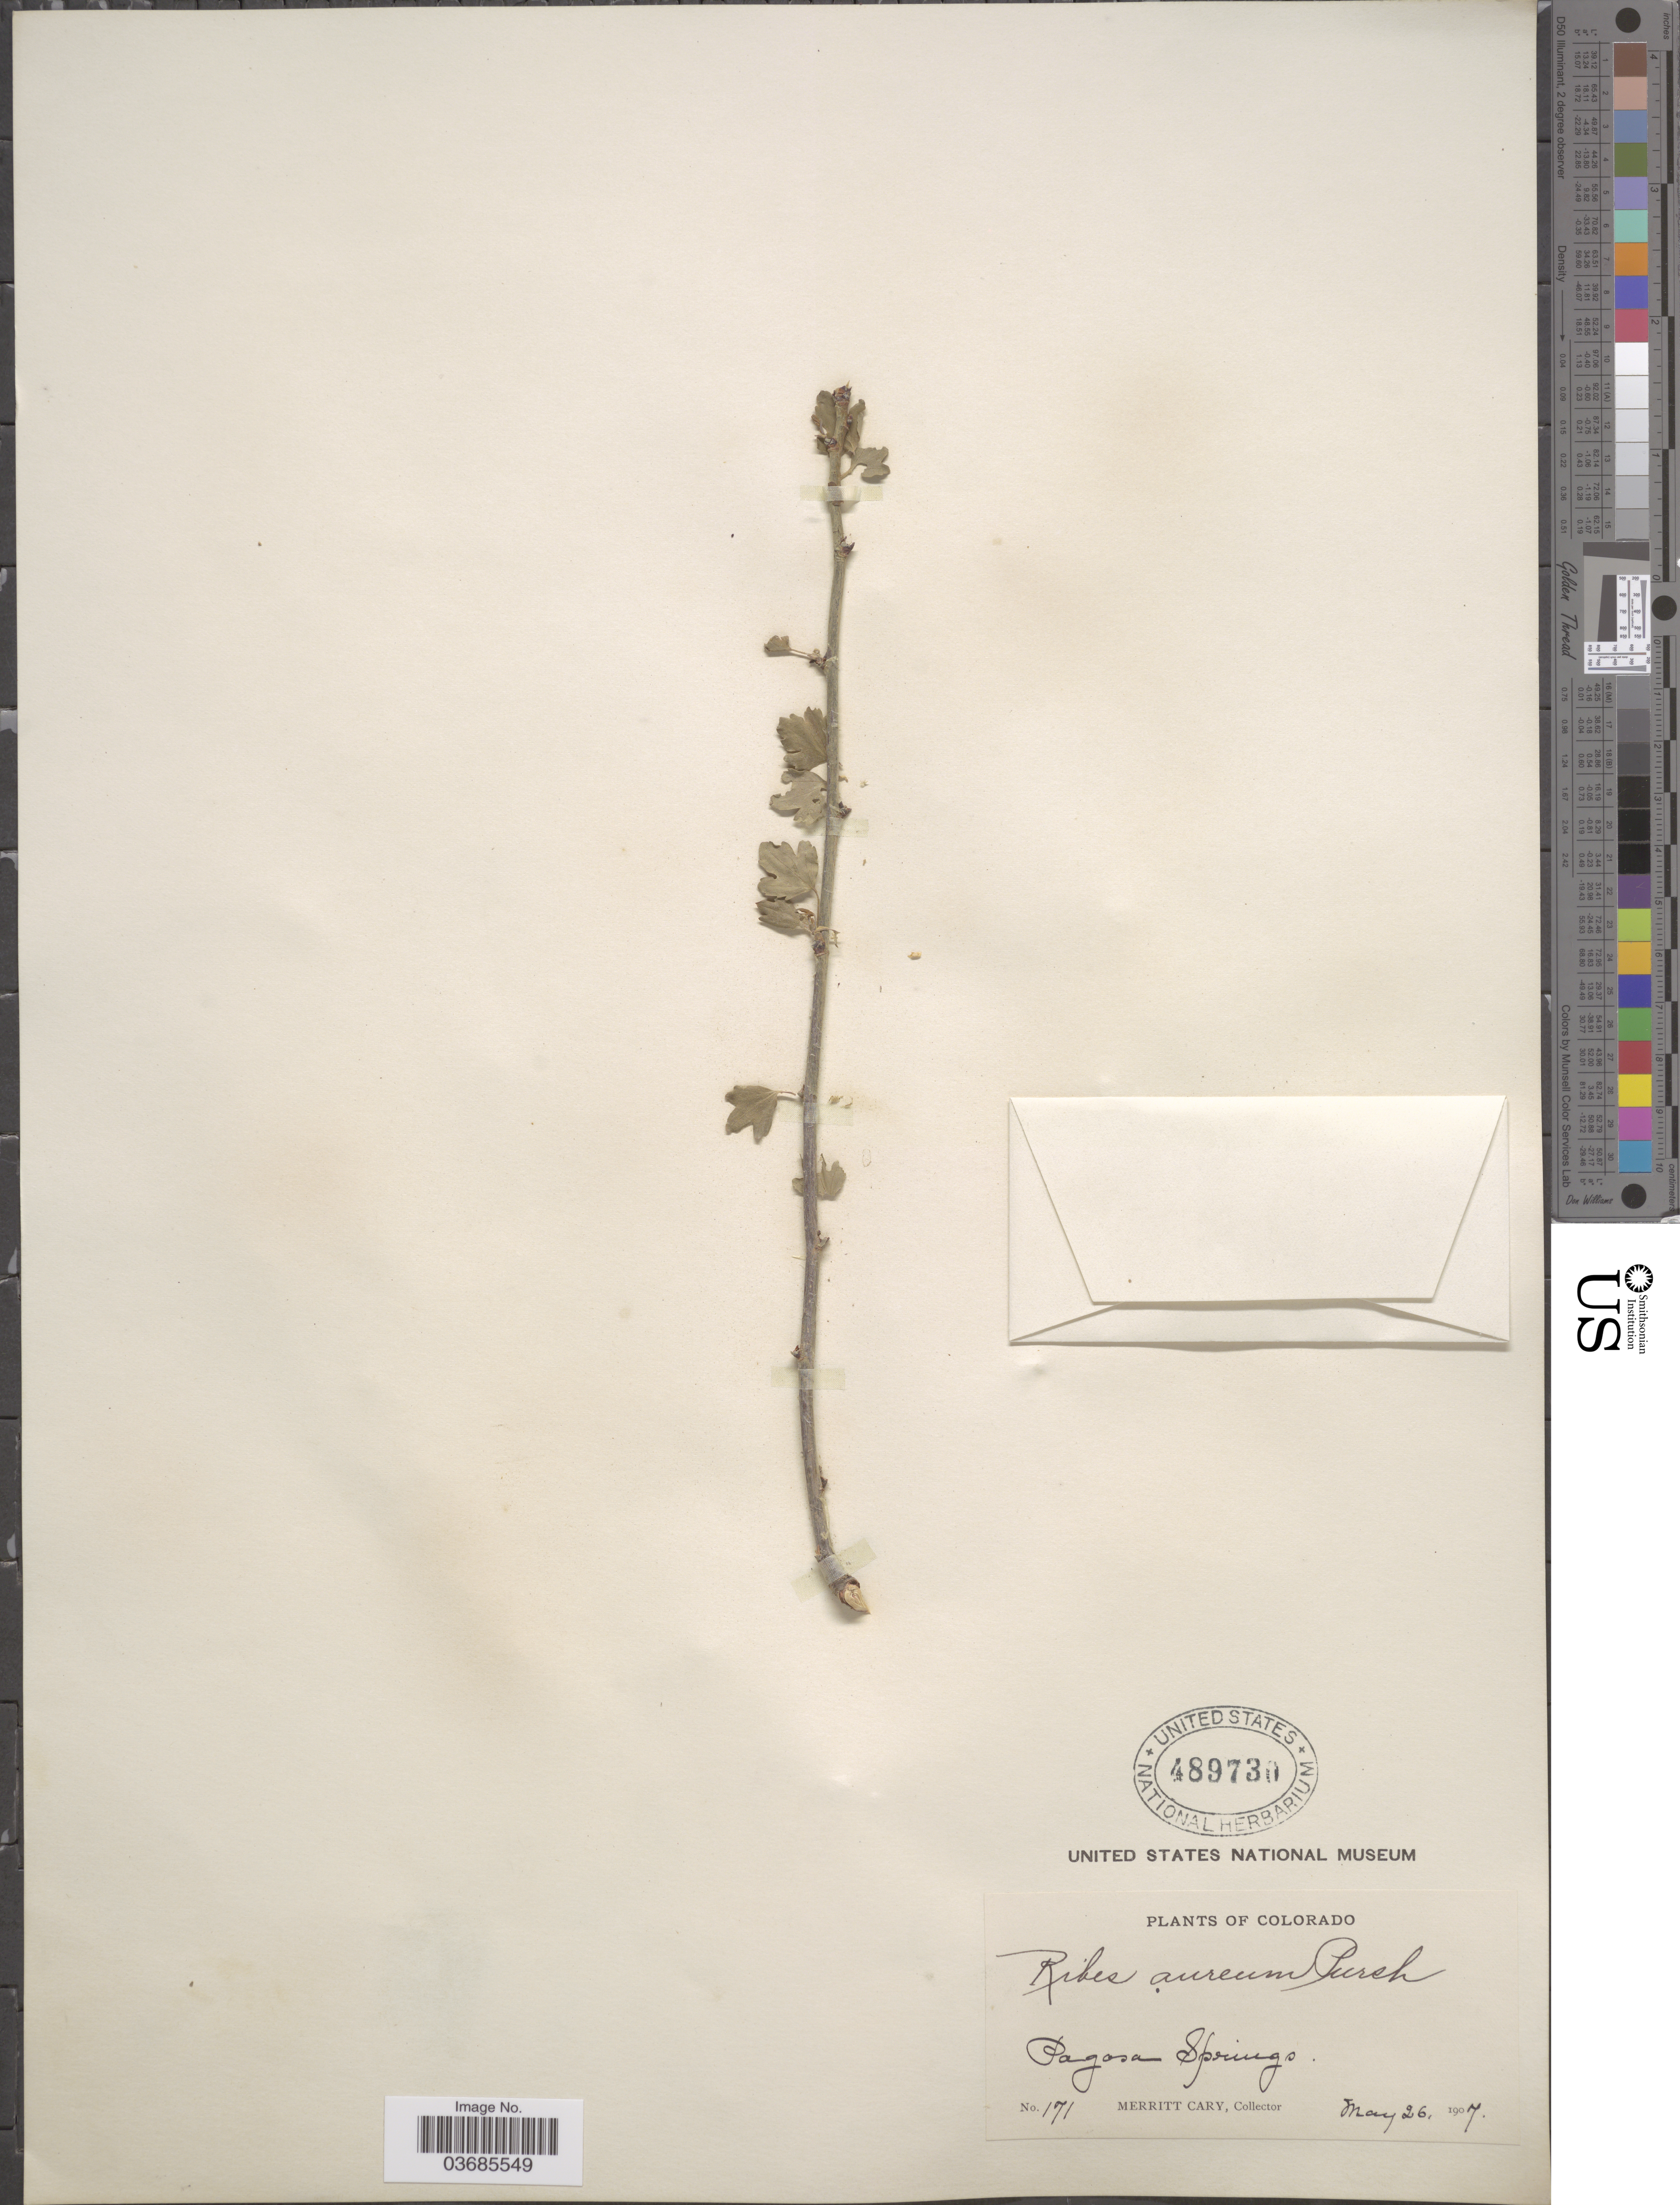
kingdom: Plantae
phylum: Tracheophyta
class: Magnoliopsida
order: Saxifragales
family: Grossulariaceae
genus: Ribes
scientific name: Ribes aureum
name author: Pursh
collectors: M. Cary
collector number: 171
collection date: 1907-05-26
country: United States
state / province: Colorado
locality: Pagosa Springs.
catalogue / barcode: US 489730